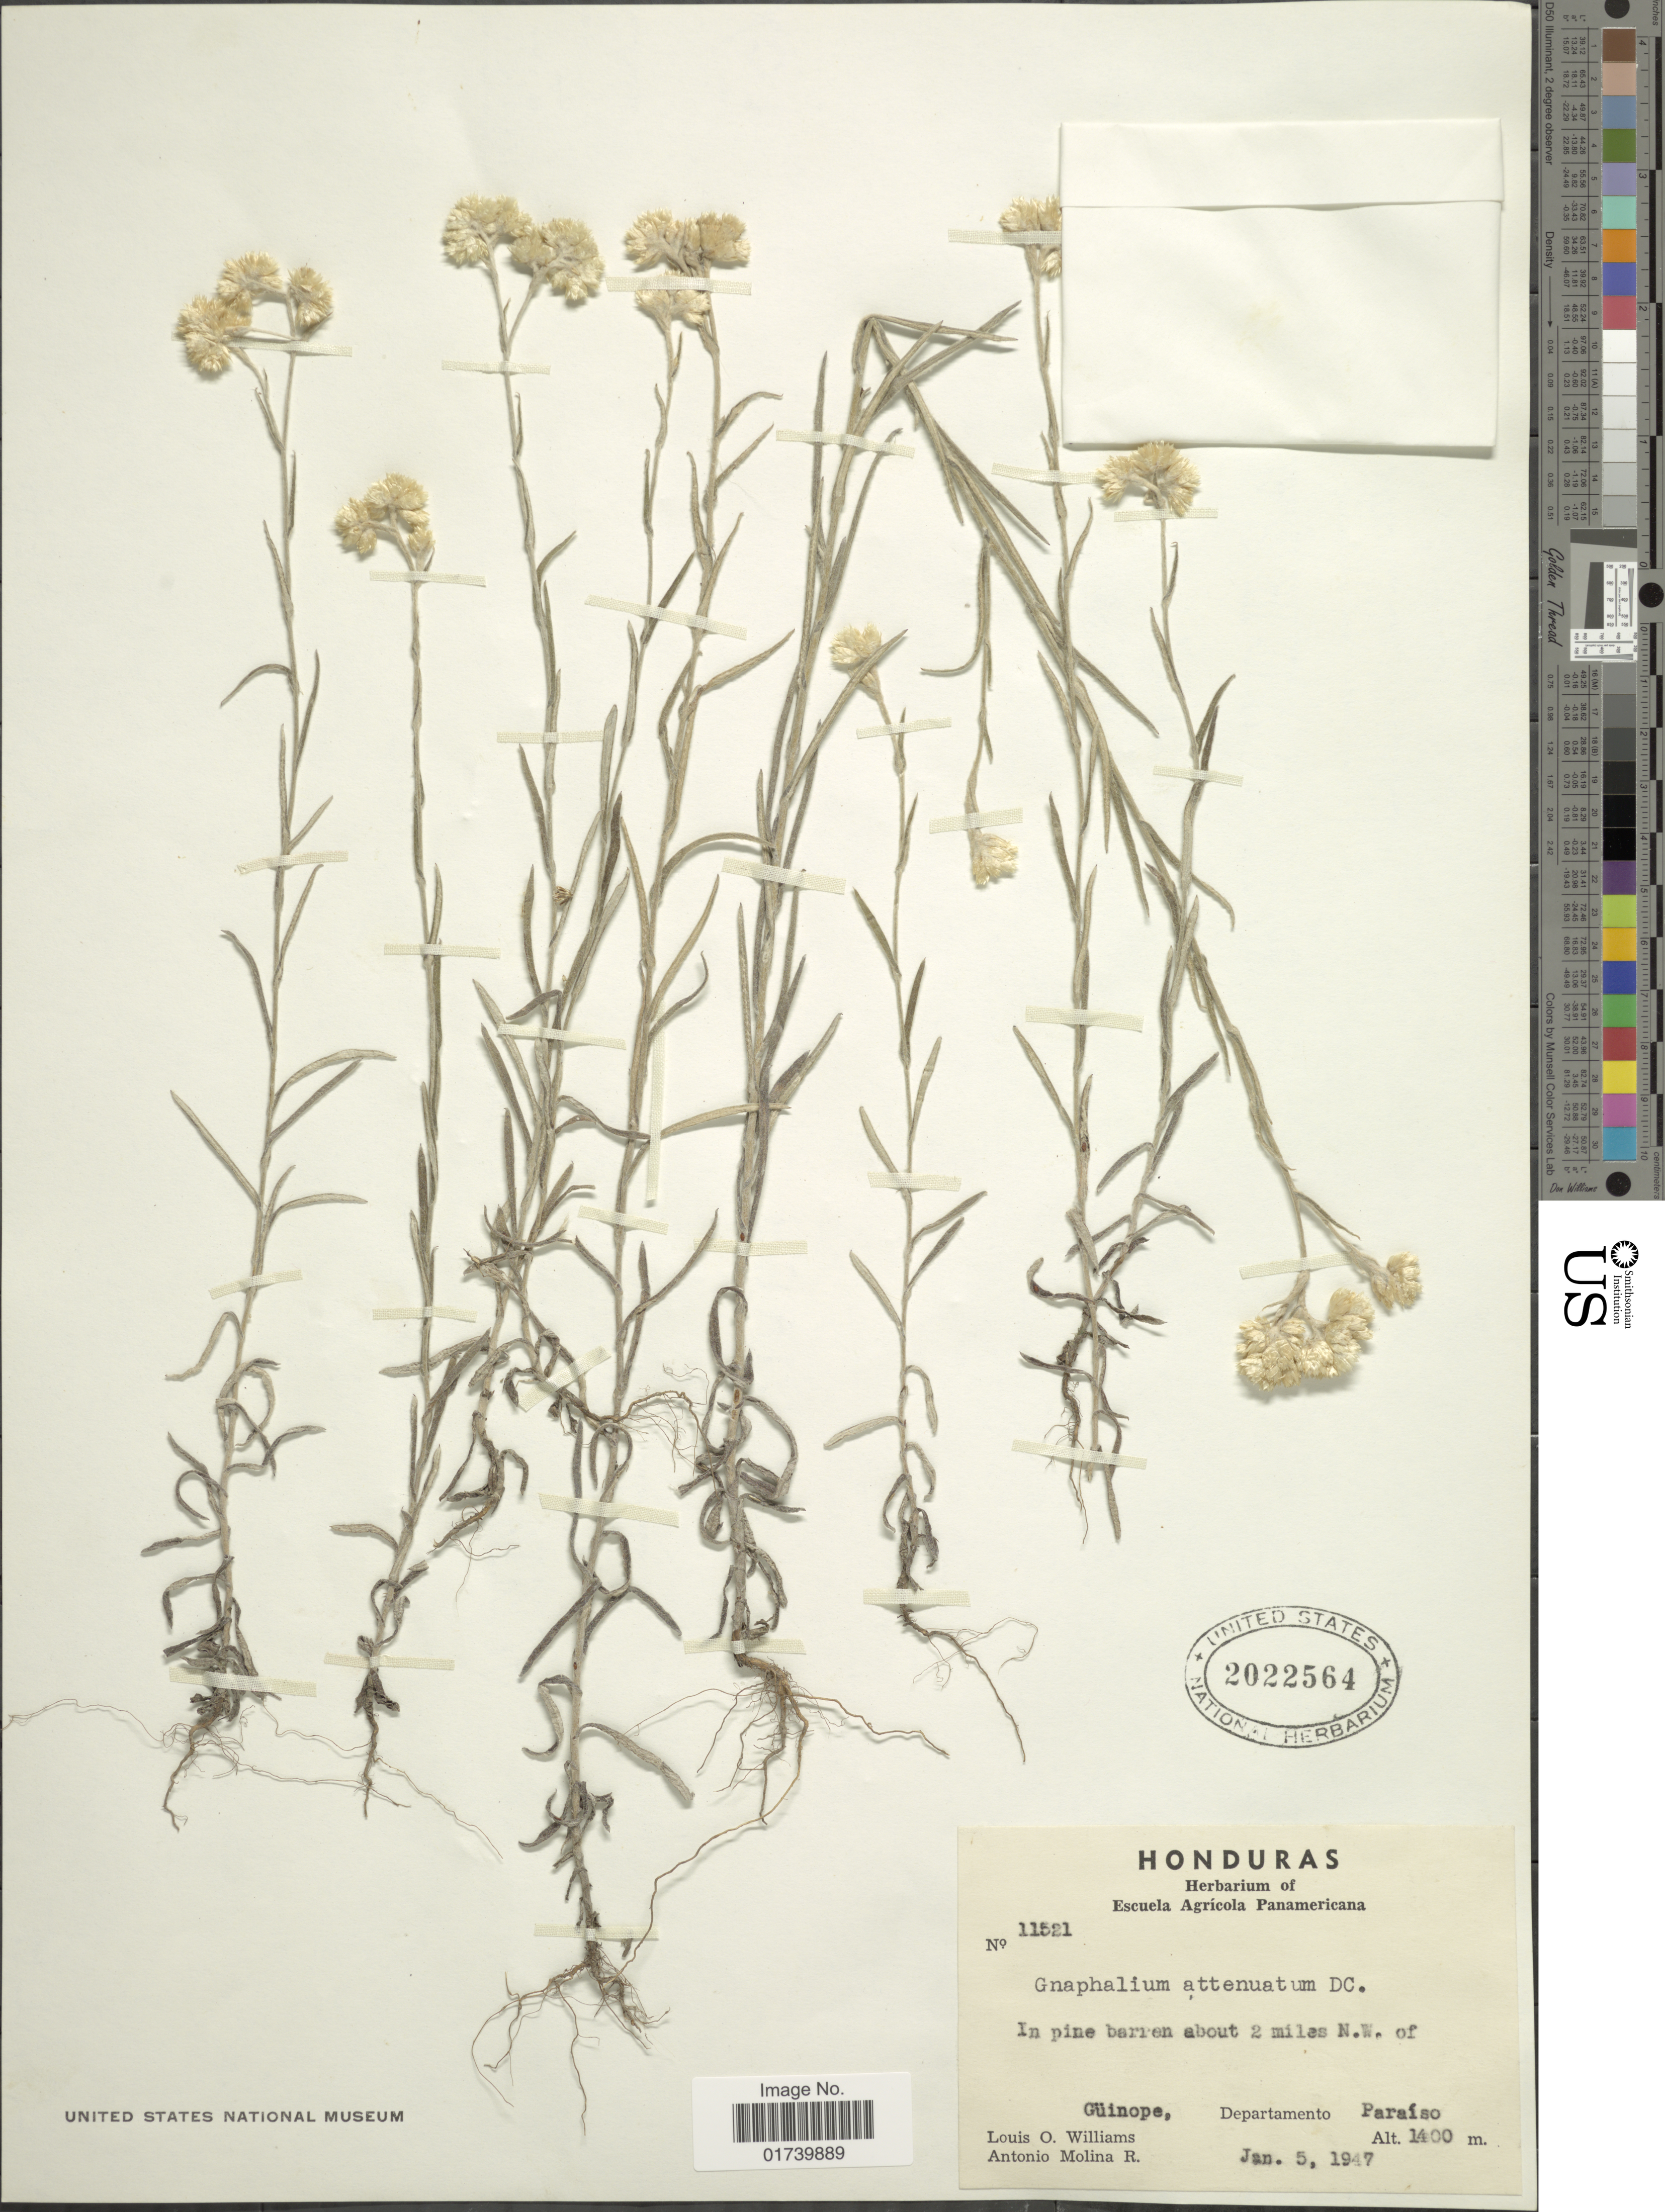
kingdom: Plantae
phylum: Tracheophyta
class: Magnoliopsida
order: Asterales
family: Asteraceae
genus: Pseudognaphalium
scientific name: Pseudognaphalium filifolium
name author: G.L. Nesom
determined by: Nesom, Guy L.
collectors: L. O. Williams & A. Molina R.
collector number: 11521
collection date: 1947-01-05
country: Honduras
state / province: El Paraíso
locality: In pine barrens about 2 miles N.W of Guinope, Deparemento Paraiso.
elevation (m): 1400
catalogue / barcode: US 2022564